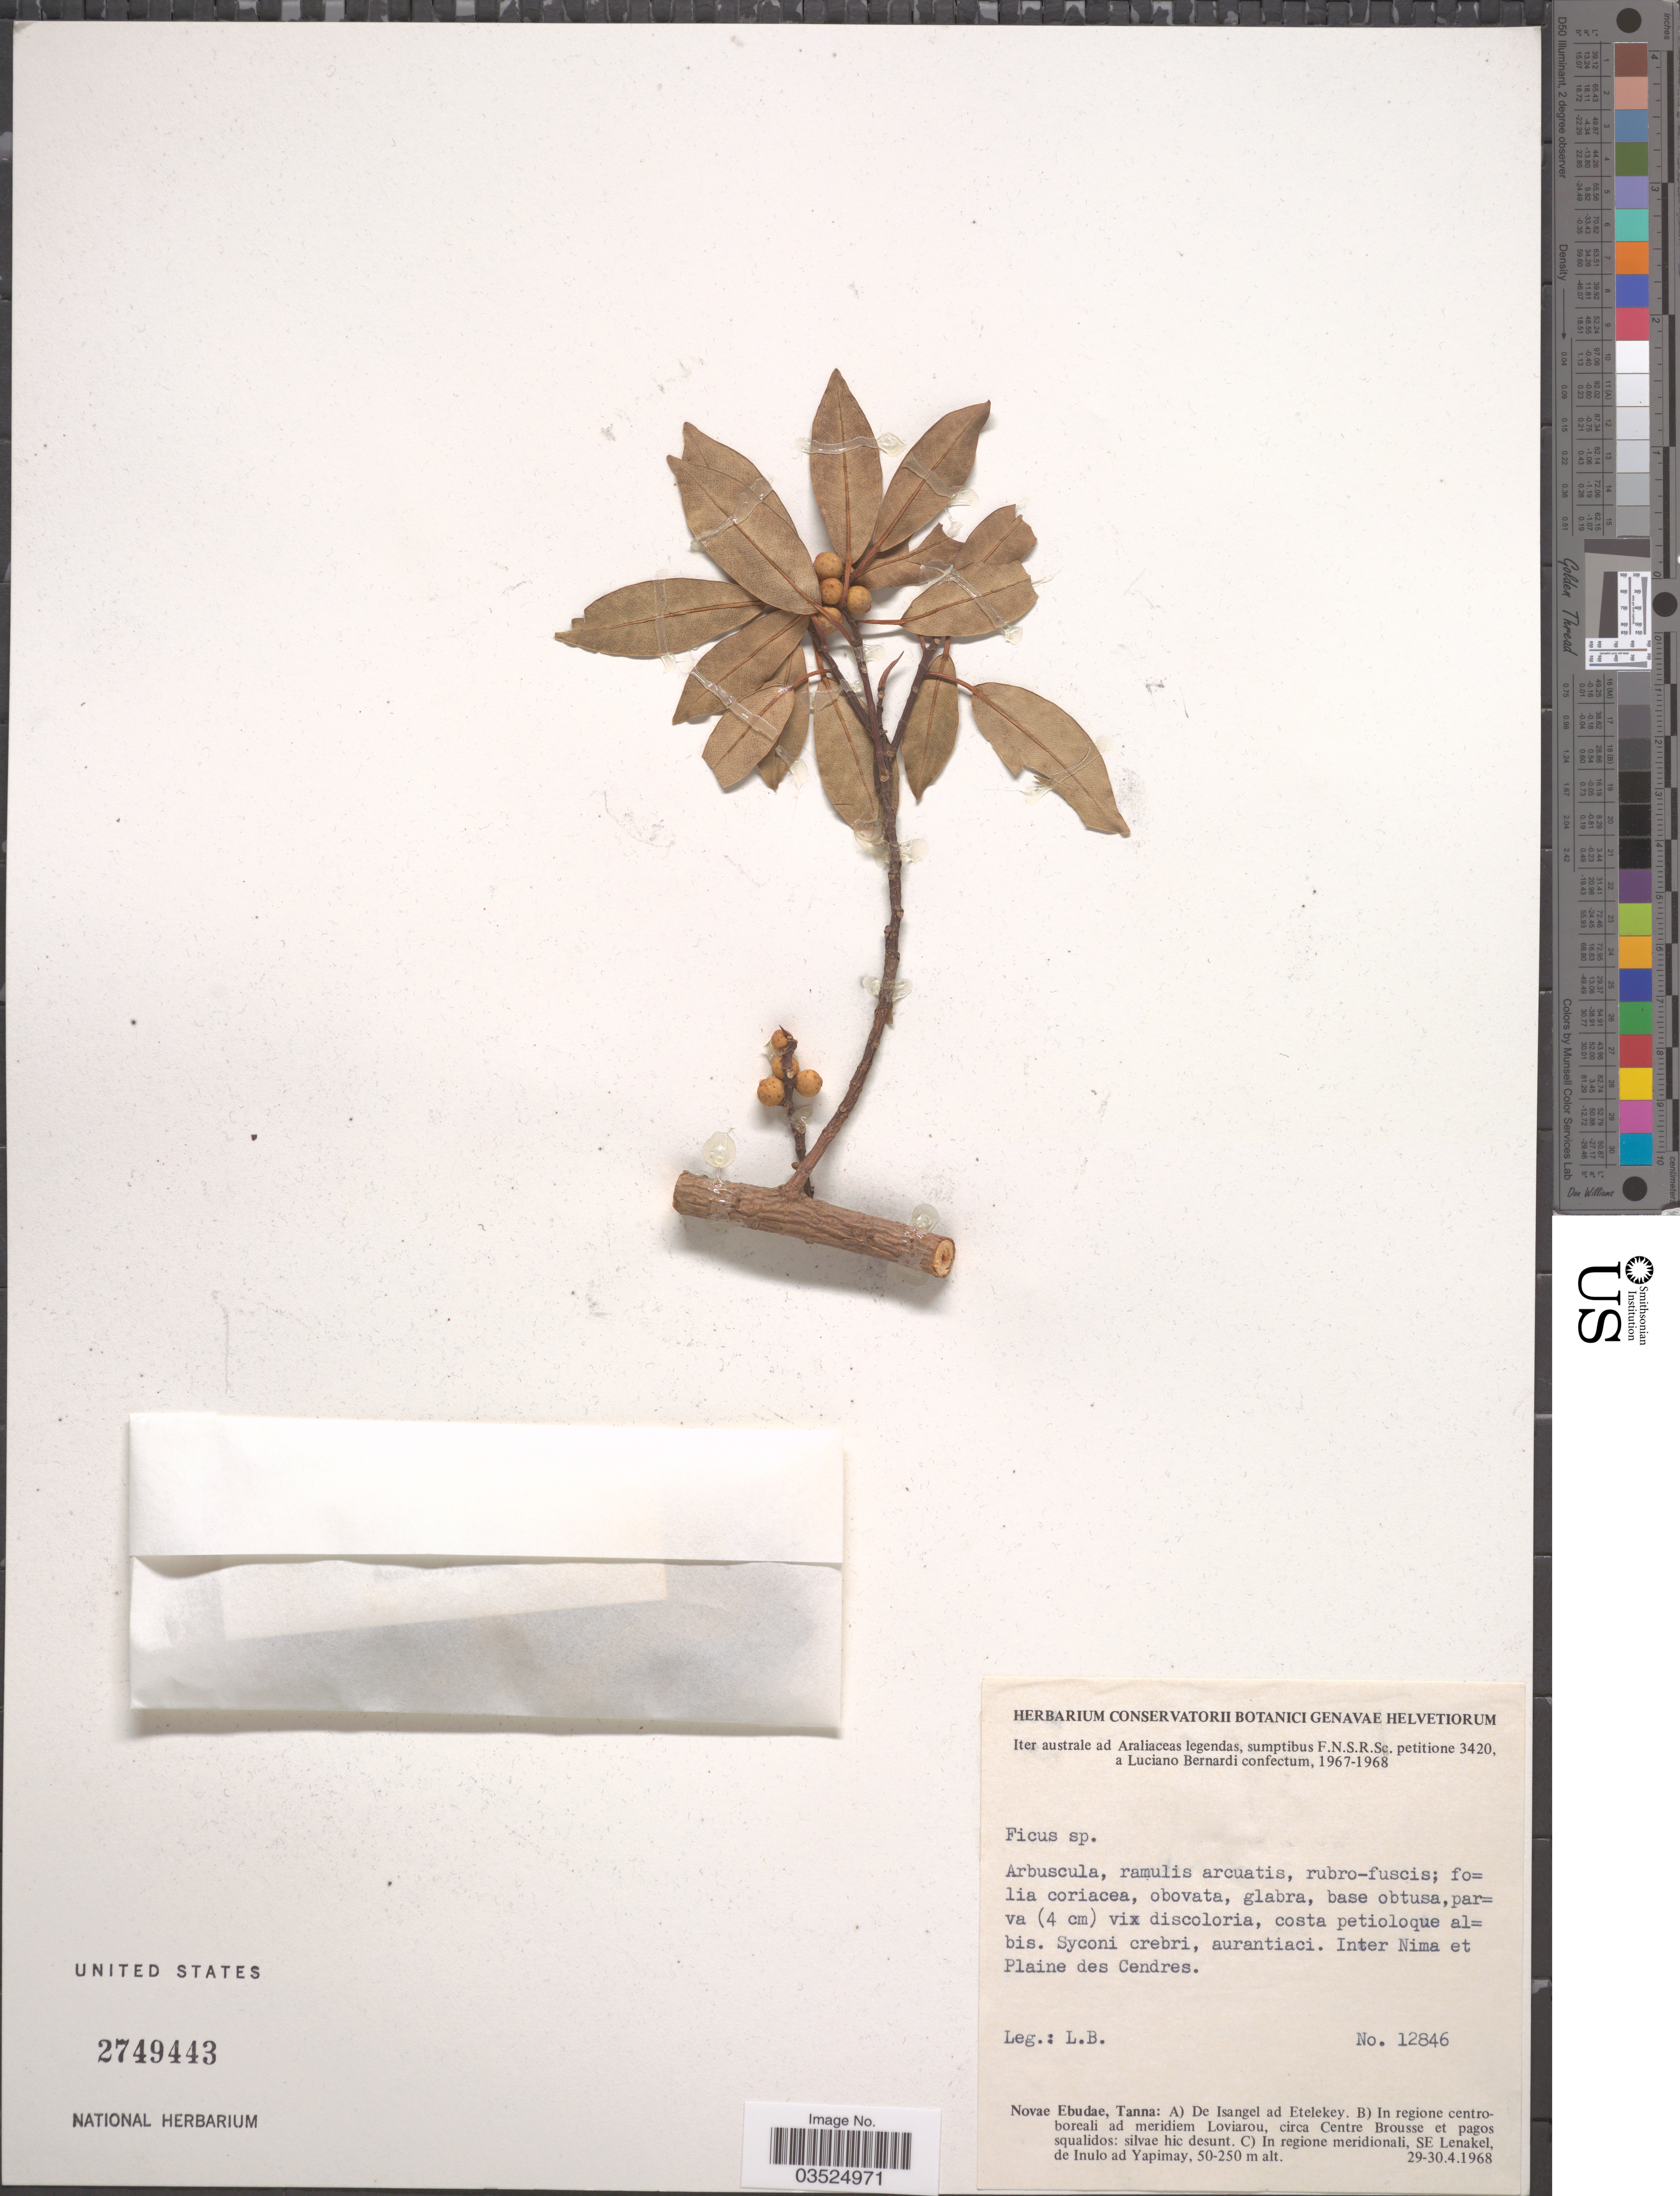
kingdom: Plantae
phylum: Tracheophyta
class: Magnoliopsida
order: Rosales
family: Moraceae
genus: Ficus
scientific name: Ficus sp.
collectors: L. Bernardi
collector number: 12846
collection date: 1968-04-29/1968-04-30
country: Vanuatu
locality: Inter Nima et Plaine des Cendres. Novae Ebudae, Tanna: A) De Isangel ad Etelekey. B) In regione centroboreali ad meridiem Loviarou, circa Centre Brousse et pagos squalidos; silvae hic desunt. C) In regione meridionali, SE Lenakel, de Inulo ad Yapimay.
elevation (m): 50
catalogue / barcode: US 2749443